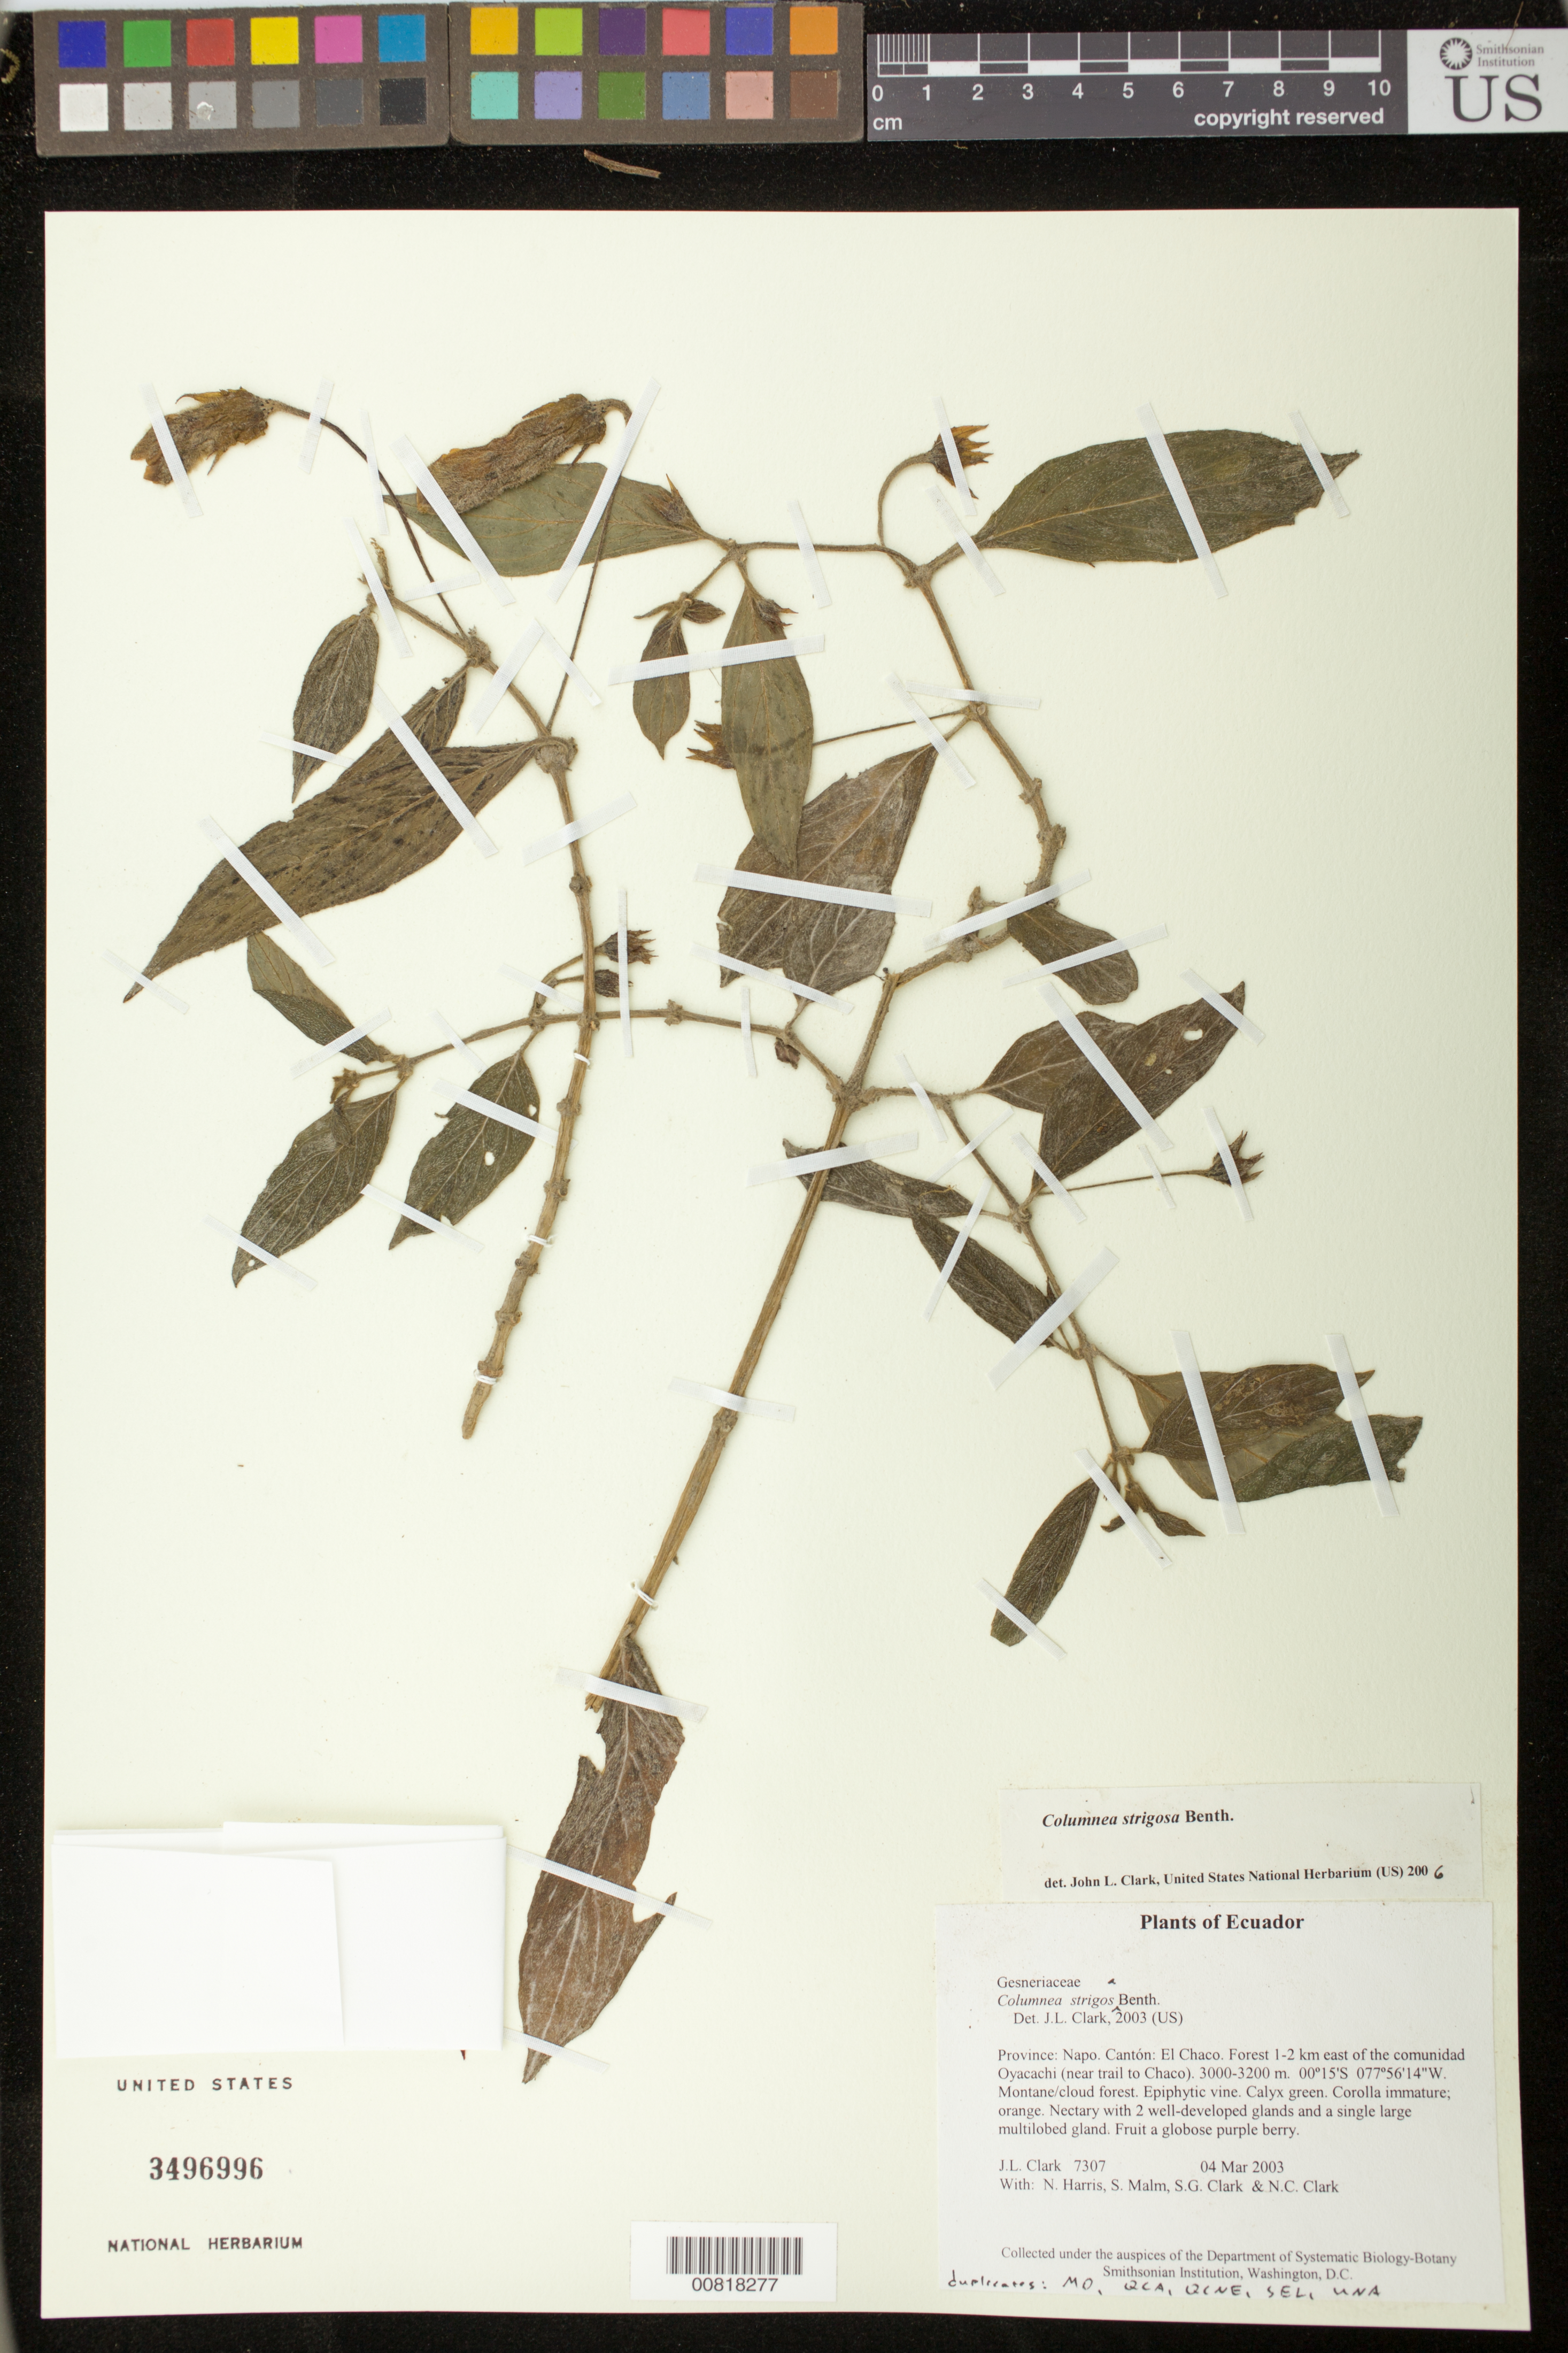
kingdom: Plantae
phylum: Tracheophyta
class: Magnoliopsida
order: Lamiales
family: Gesneriaceae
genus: Columnea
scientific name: Columnea strigosa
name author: Benth.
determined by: Clark, J. L., (SEL), The Marie Selby Botanical Garden (UNITED STATES)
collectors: J. L. Clark, N. Harris, S. Malm, S. G. Clark & N. C. Clark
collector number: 7307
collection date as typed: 04 Mar 2003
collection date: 2003-03-04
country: Ecuador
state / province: Napo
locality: El Chaco. Forest 1-2 km east of the comunidad Oyacachi (near trail to Chaco).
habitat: Montane/cloud forest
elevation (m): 3000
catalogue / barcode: US 3496996